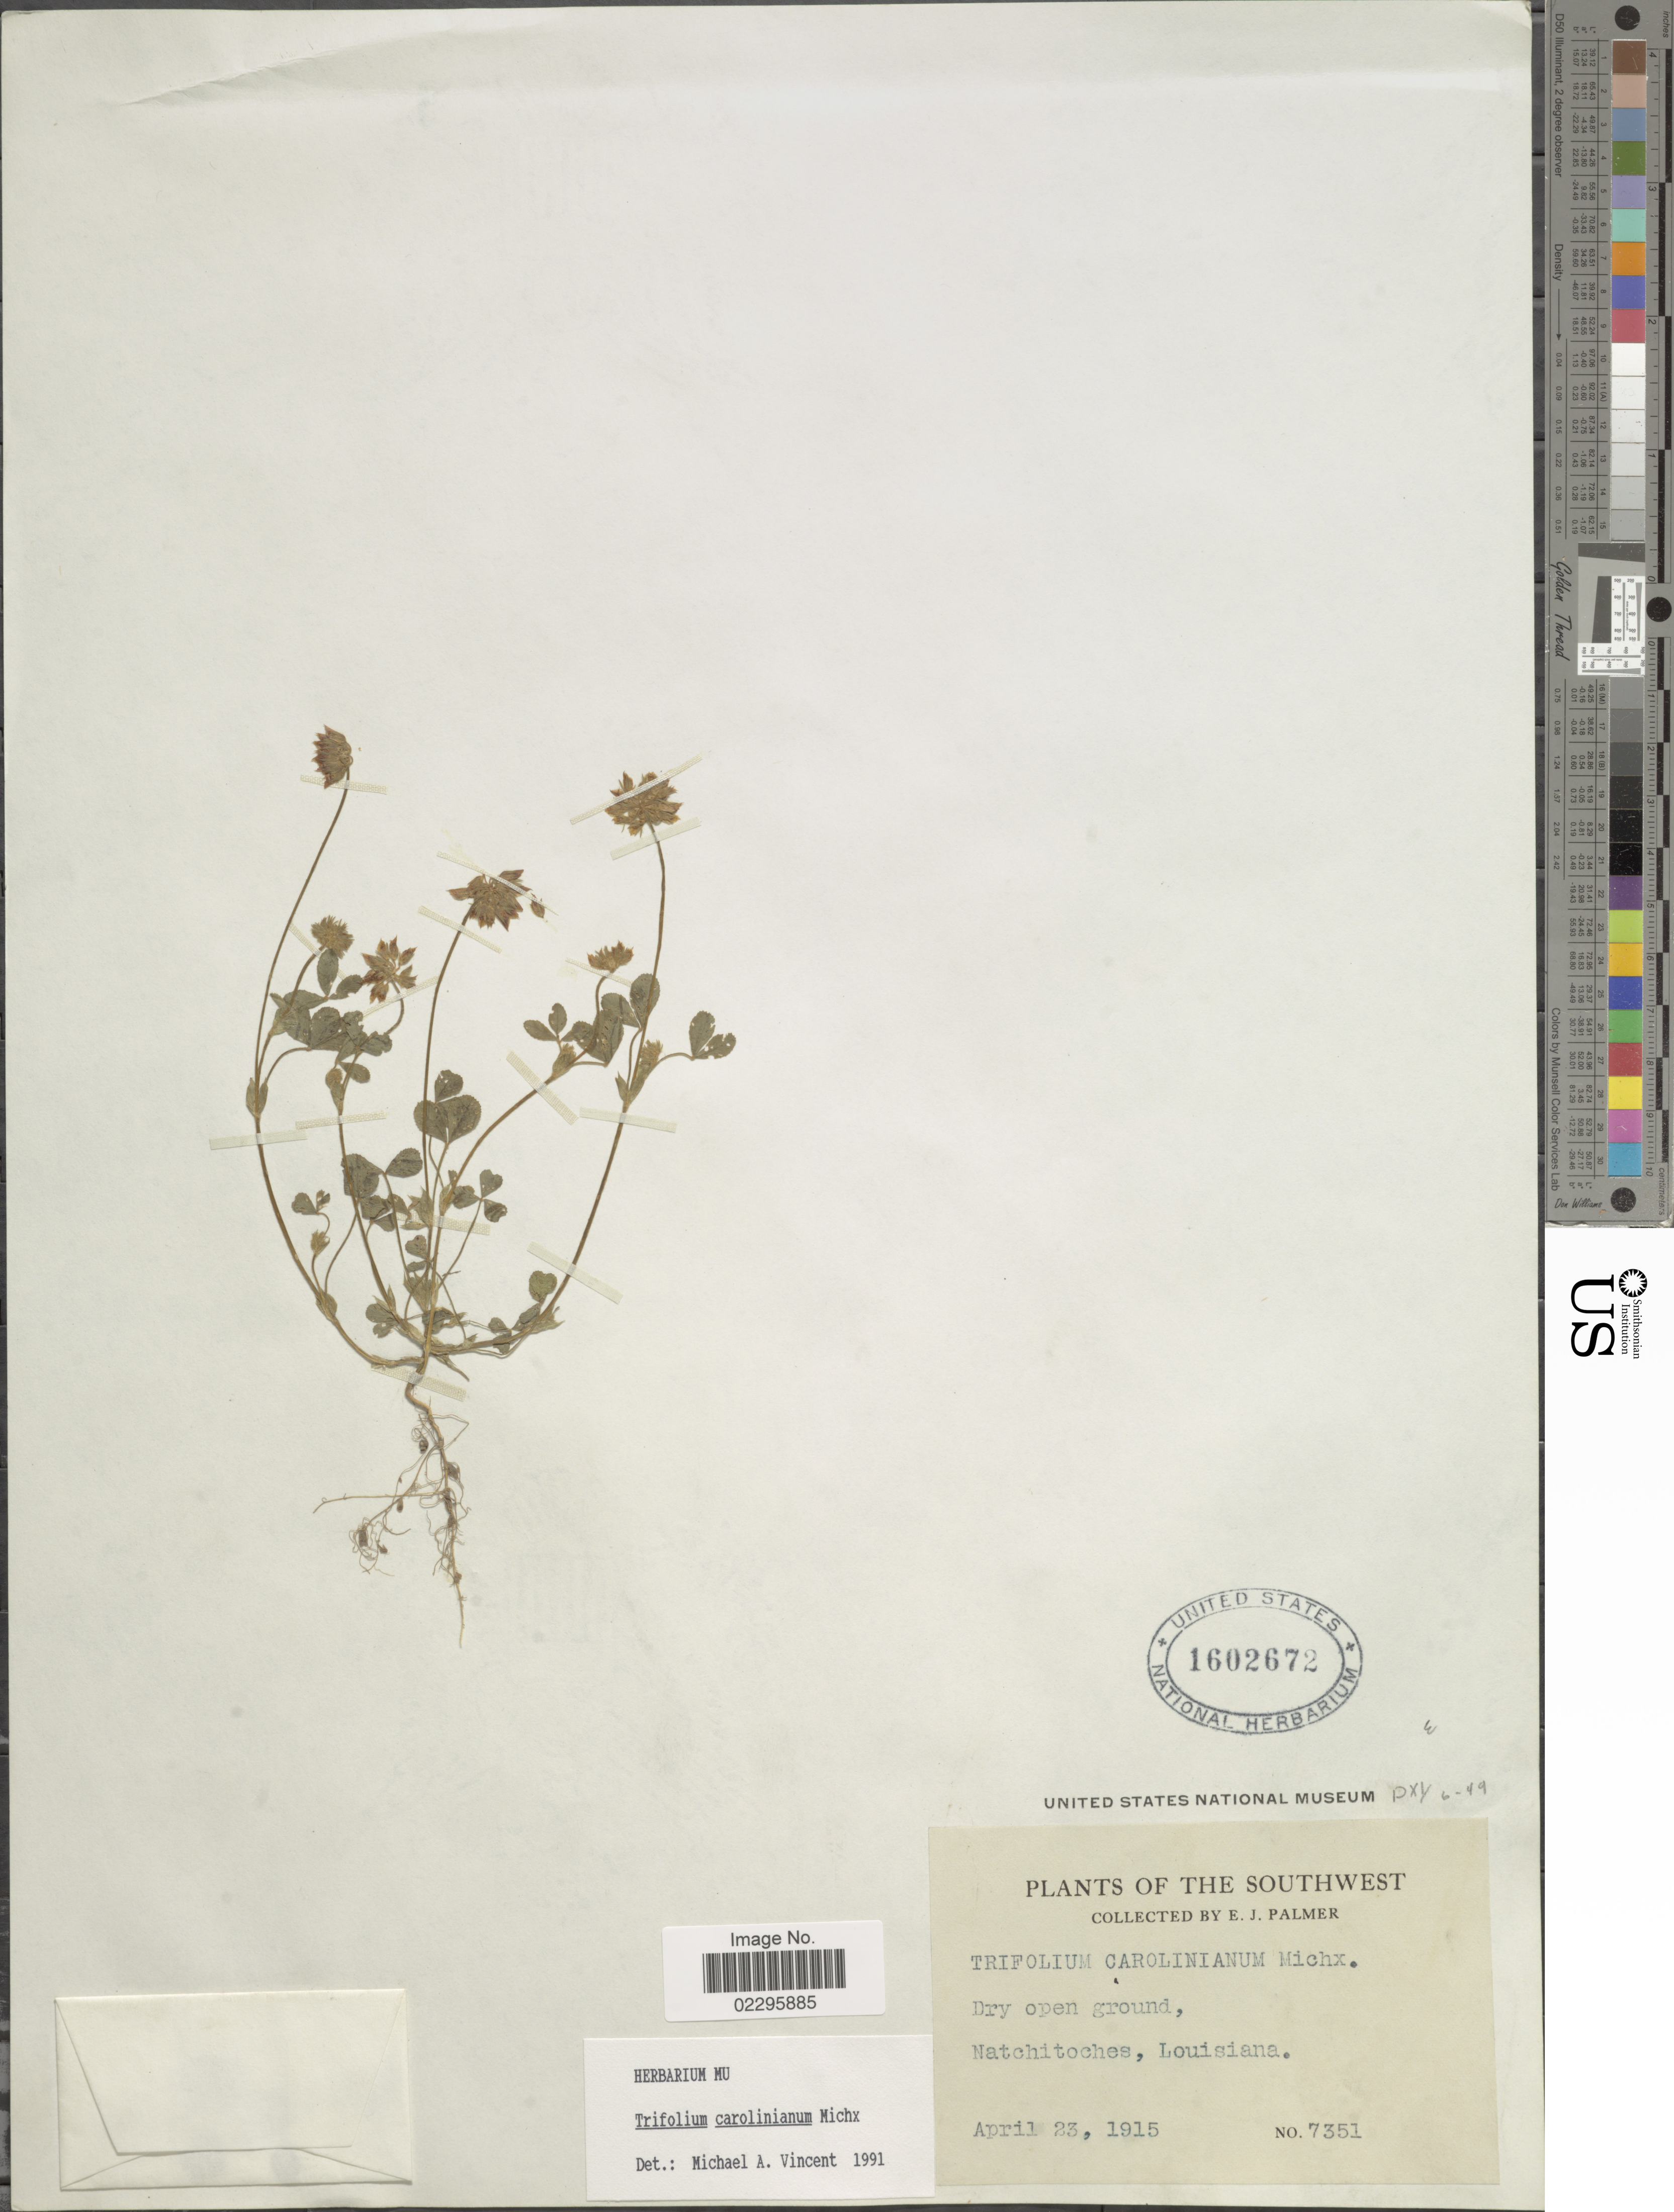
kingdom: Plantae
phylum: Tracheophyta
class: Magnoliopsida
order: Fabales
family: Fabaceae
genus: Trifolium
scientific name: Trifolium carolinianum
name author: Michx.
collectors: E. J. Palmer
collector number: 7351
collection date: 1915-04-23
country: United States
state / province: Louisiana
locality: Southwest, dry open ground, Natchitoches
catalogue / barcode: US 1602672